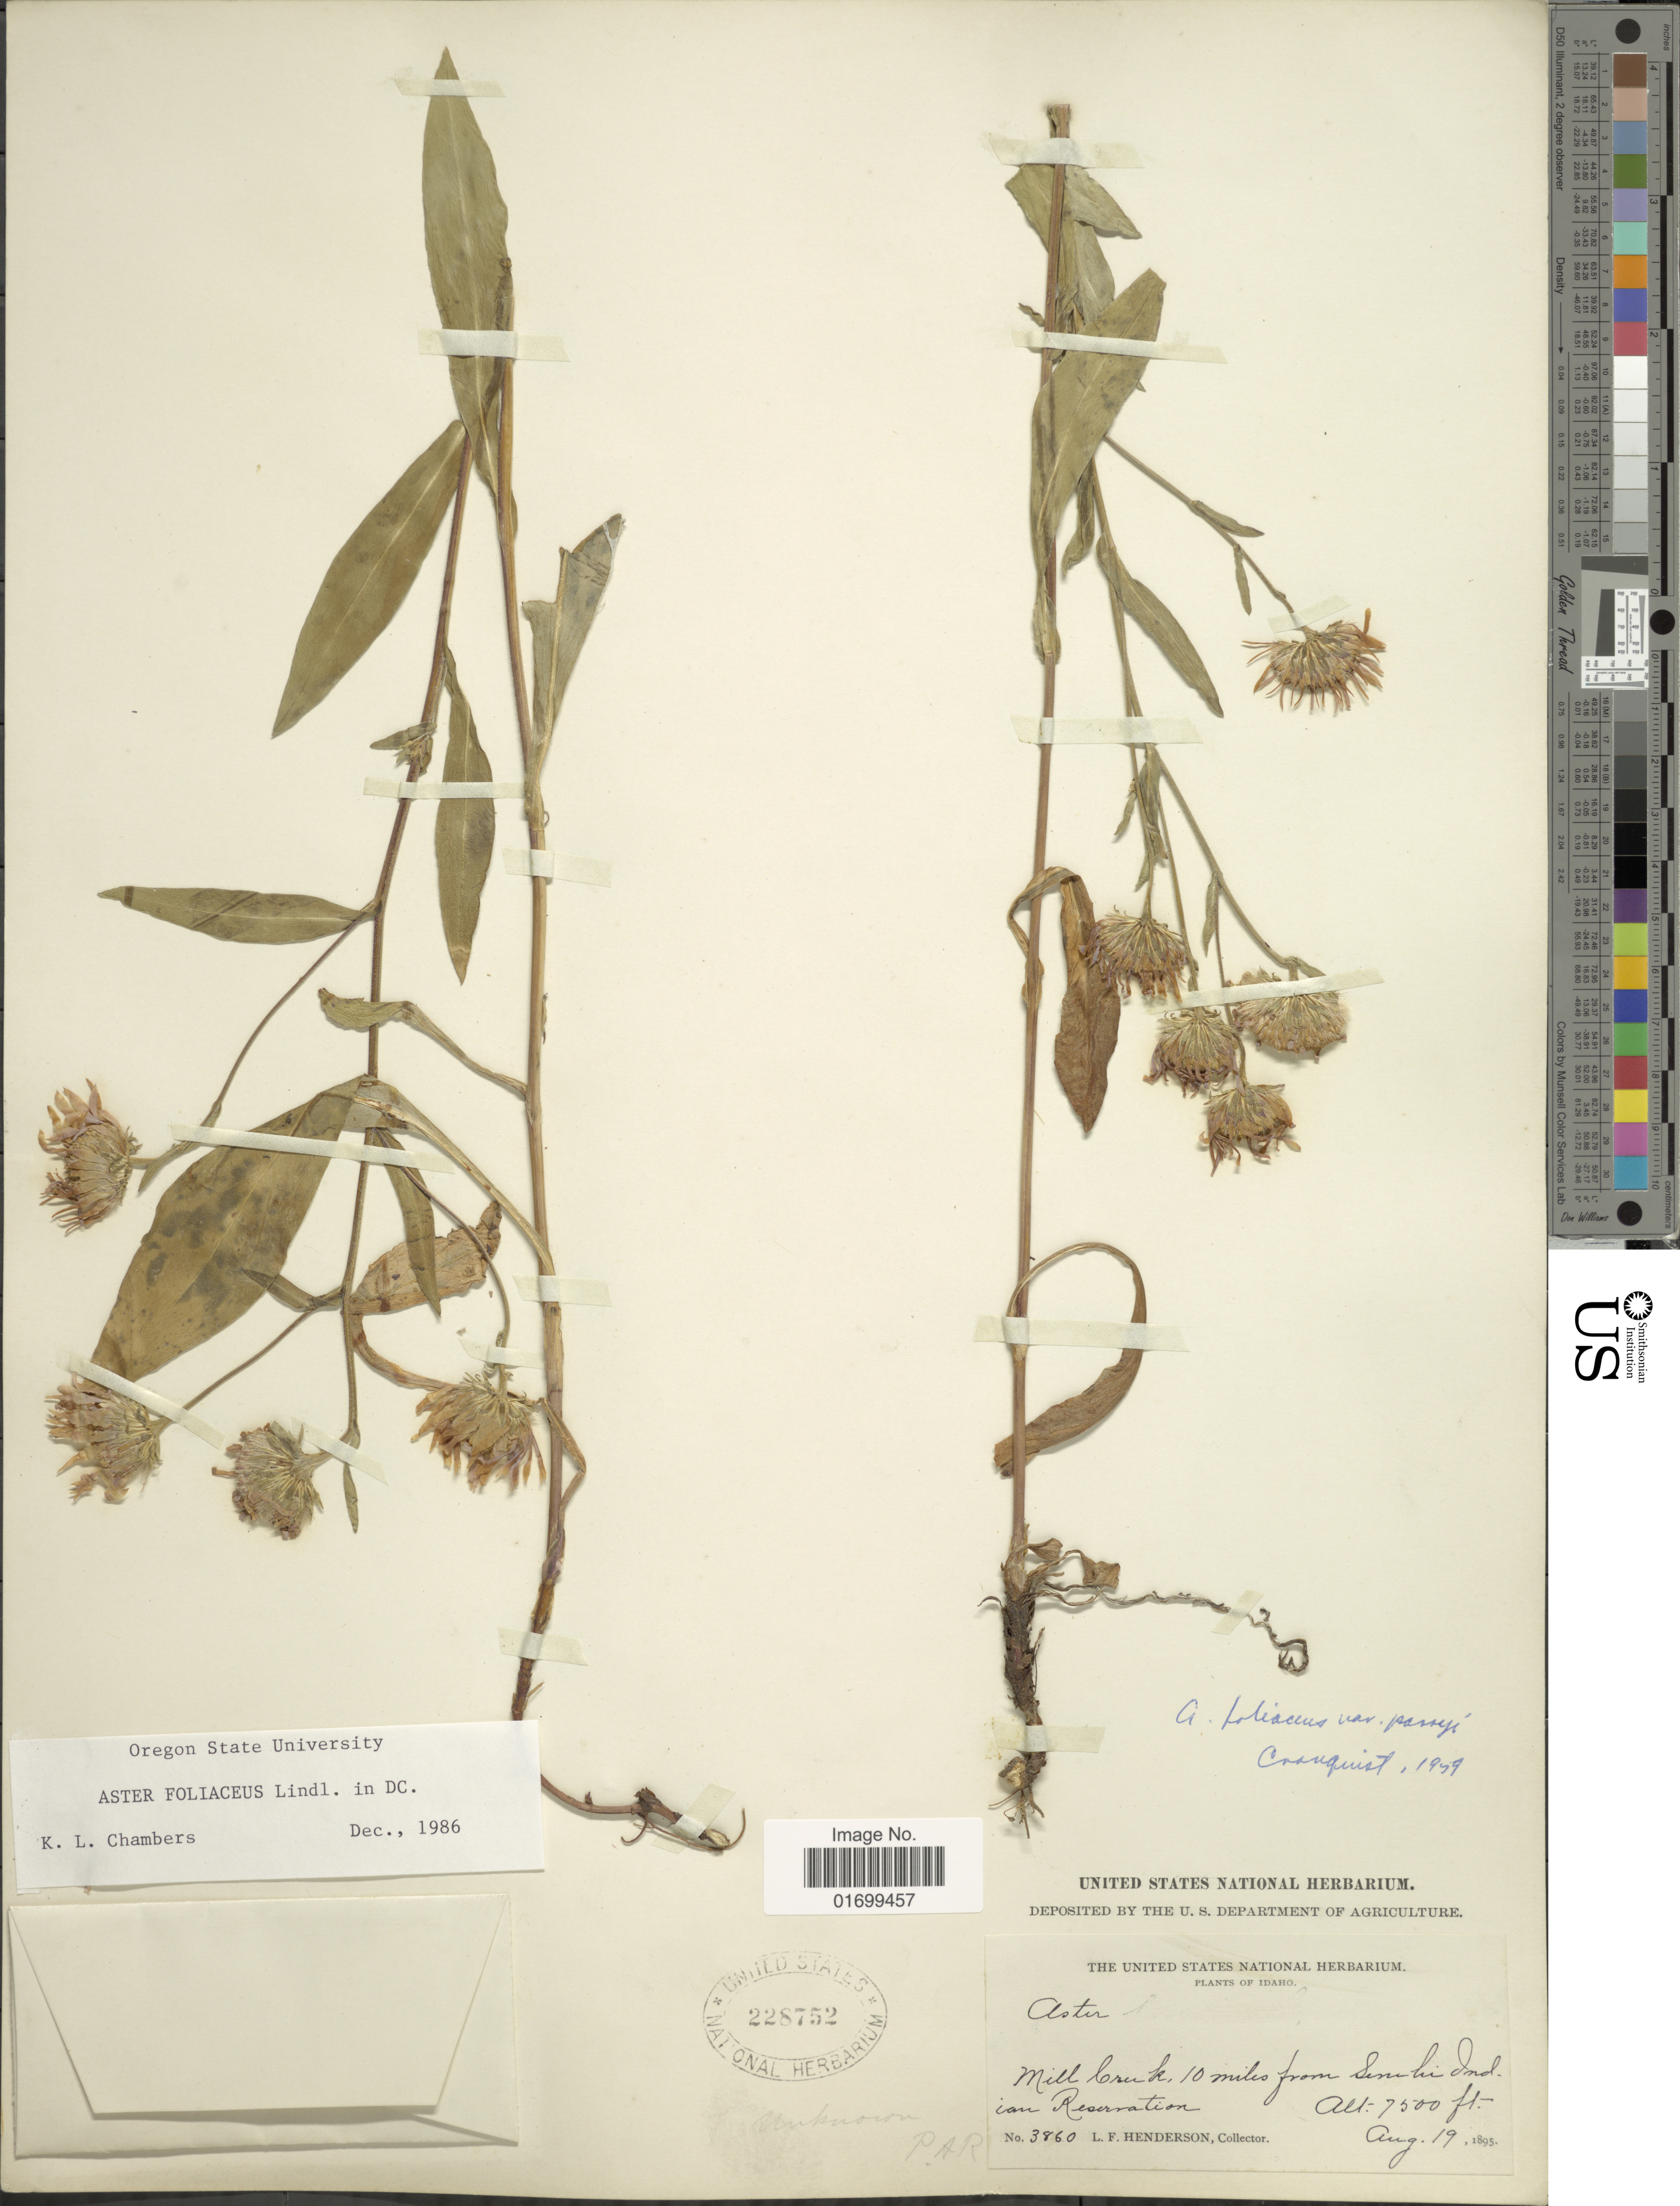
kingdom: Plantae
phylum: Tracheophyta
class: Magnoliopsida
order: Asterales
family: Asteraceae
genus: Symphyotrichum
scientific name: Symphyotrichum foliaceum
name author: (Lindl. ex DC.) G.L. Nesom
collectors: L. Henderson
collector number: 3860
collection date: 1895-08-19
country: United States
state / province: Idaho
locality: Mill Creek, 10 miles from Lemhi Indian Reservation.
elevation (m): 2286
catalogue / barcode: US 228752